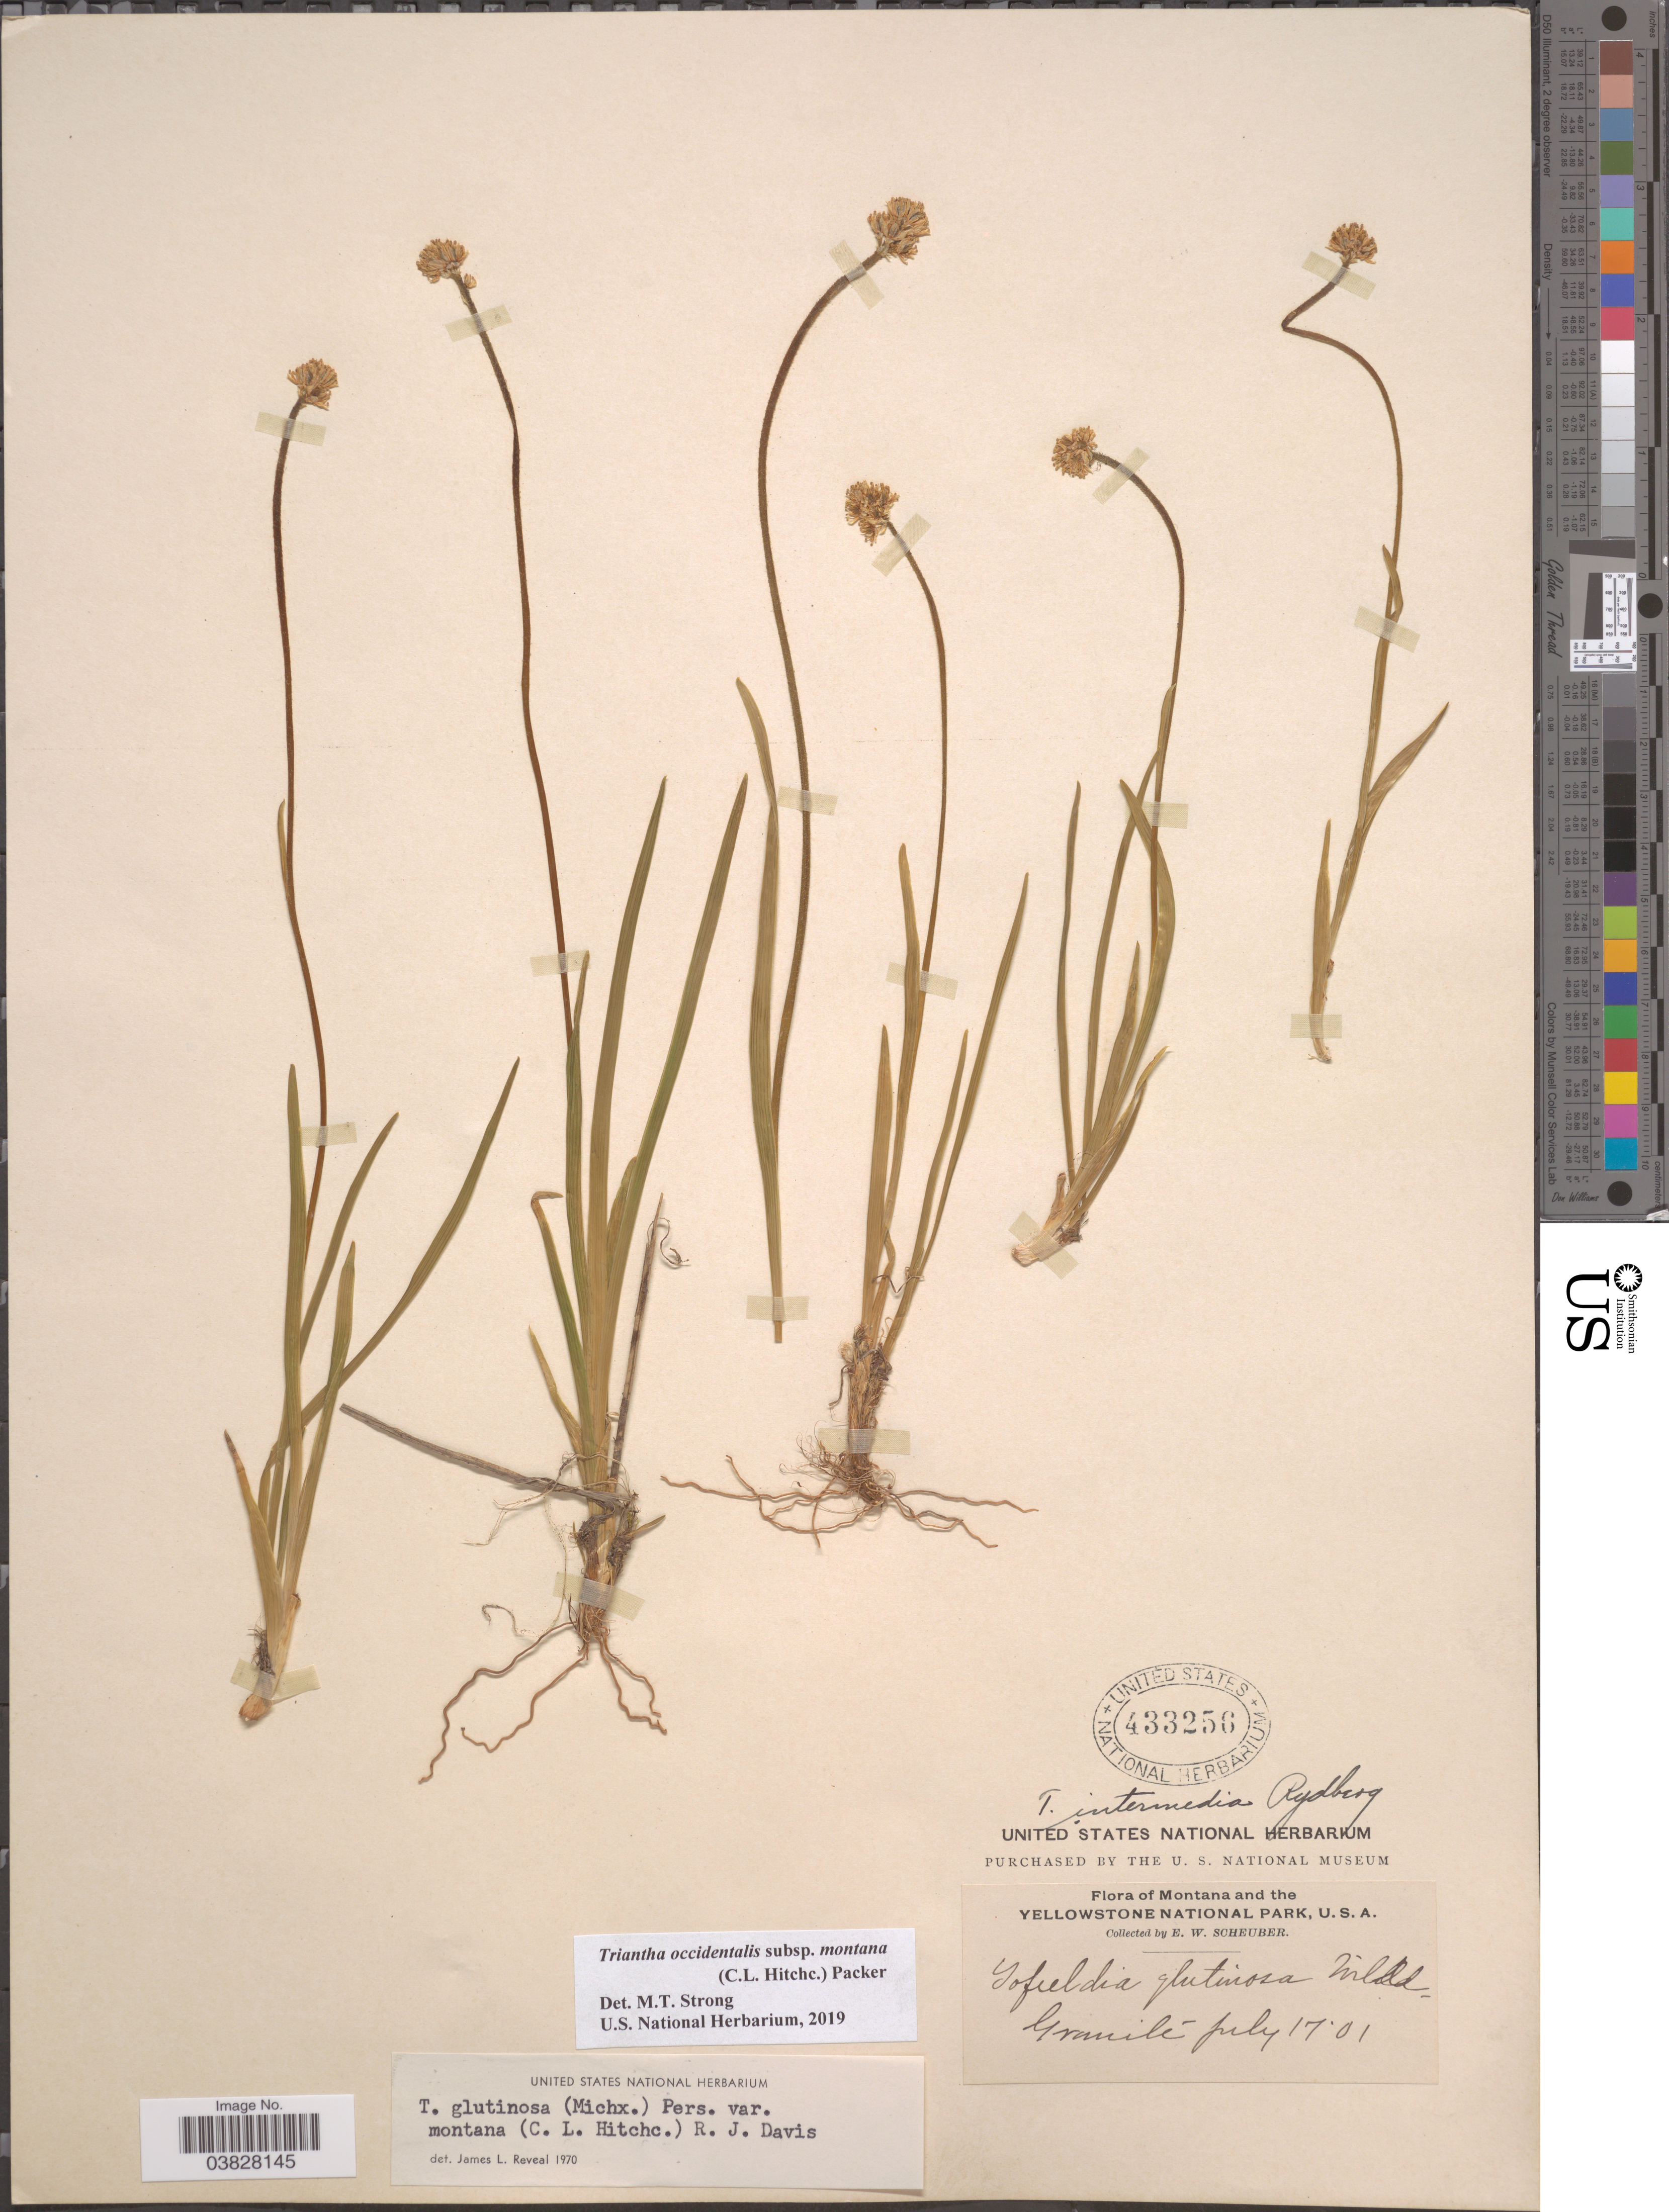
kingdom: Plantae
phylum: Tracheophyta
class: Liliopsida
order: Alismatales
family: Tofieldiaceae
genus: Triantha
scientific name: Triantha occidentalis subsp. montana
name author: (C.L. Hitchc.) Packer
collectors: E. Scheuber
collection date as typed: Transcribed d/m/y: 17/7/1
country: United States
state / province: Montana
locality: Yellowstone National Park. Granite.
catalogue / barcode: US 433256